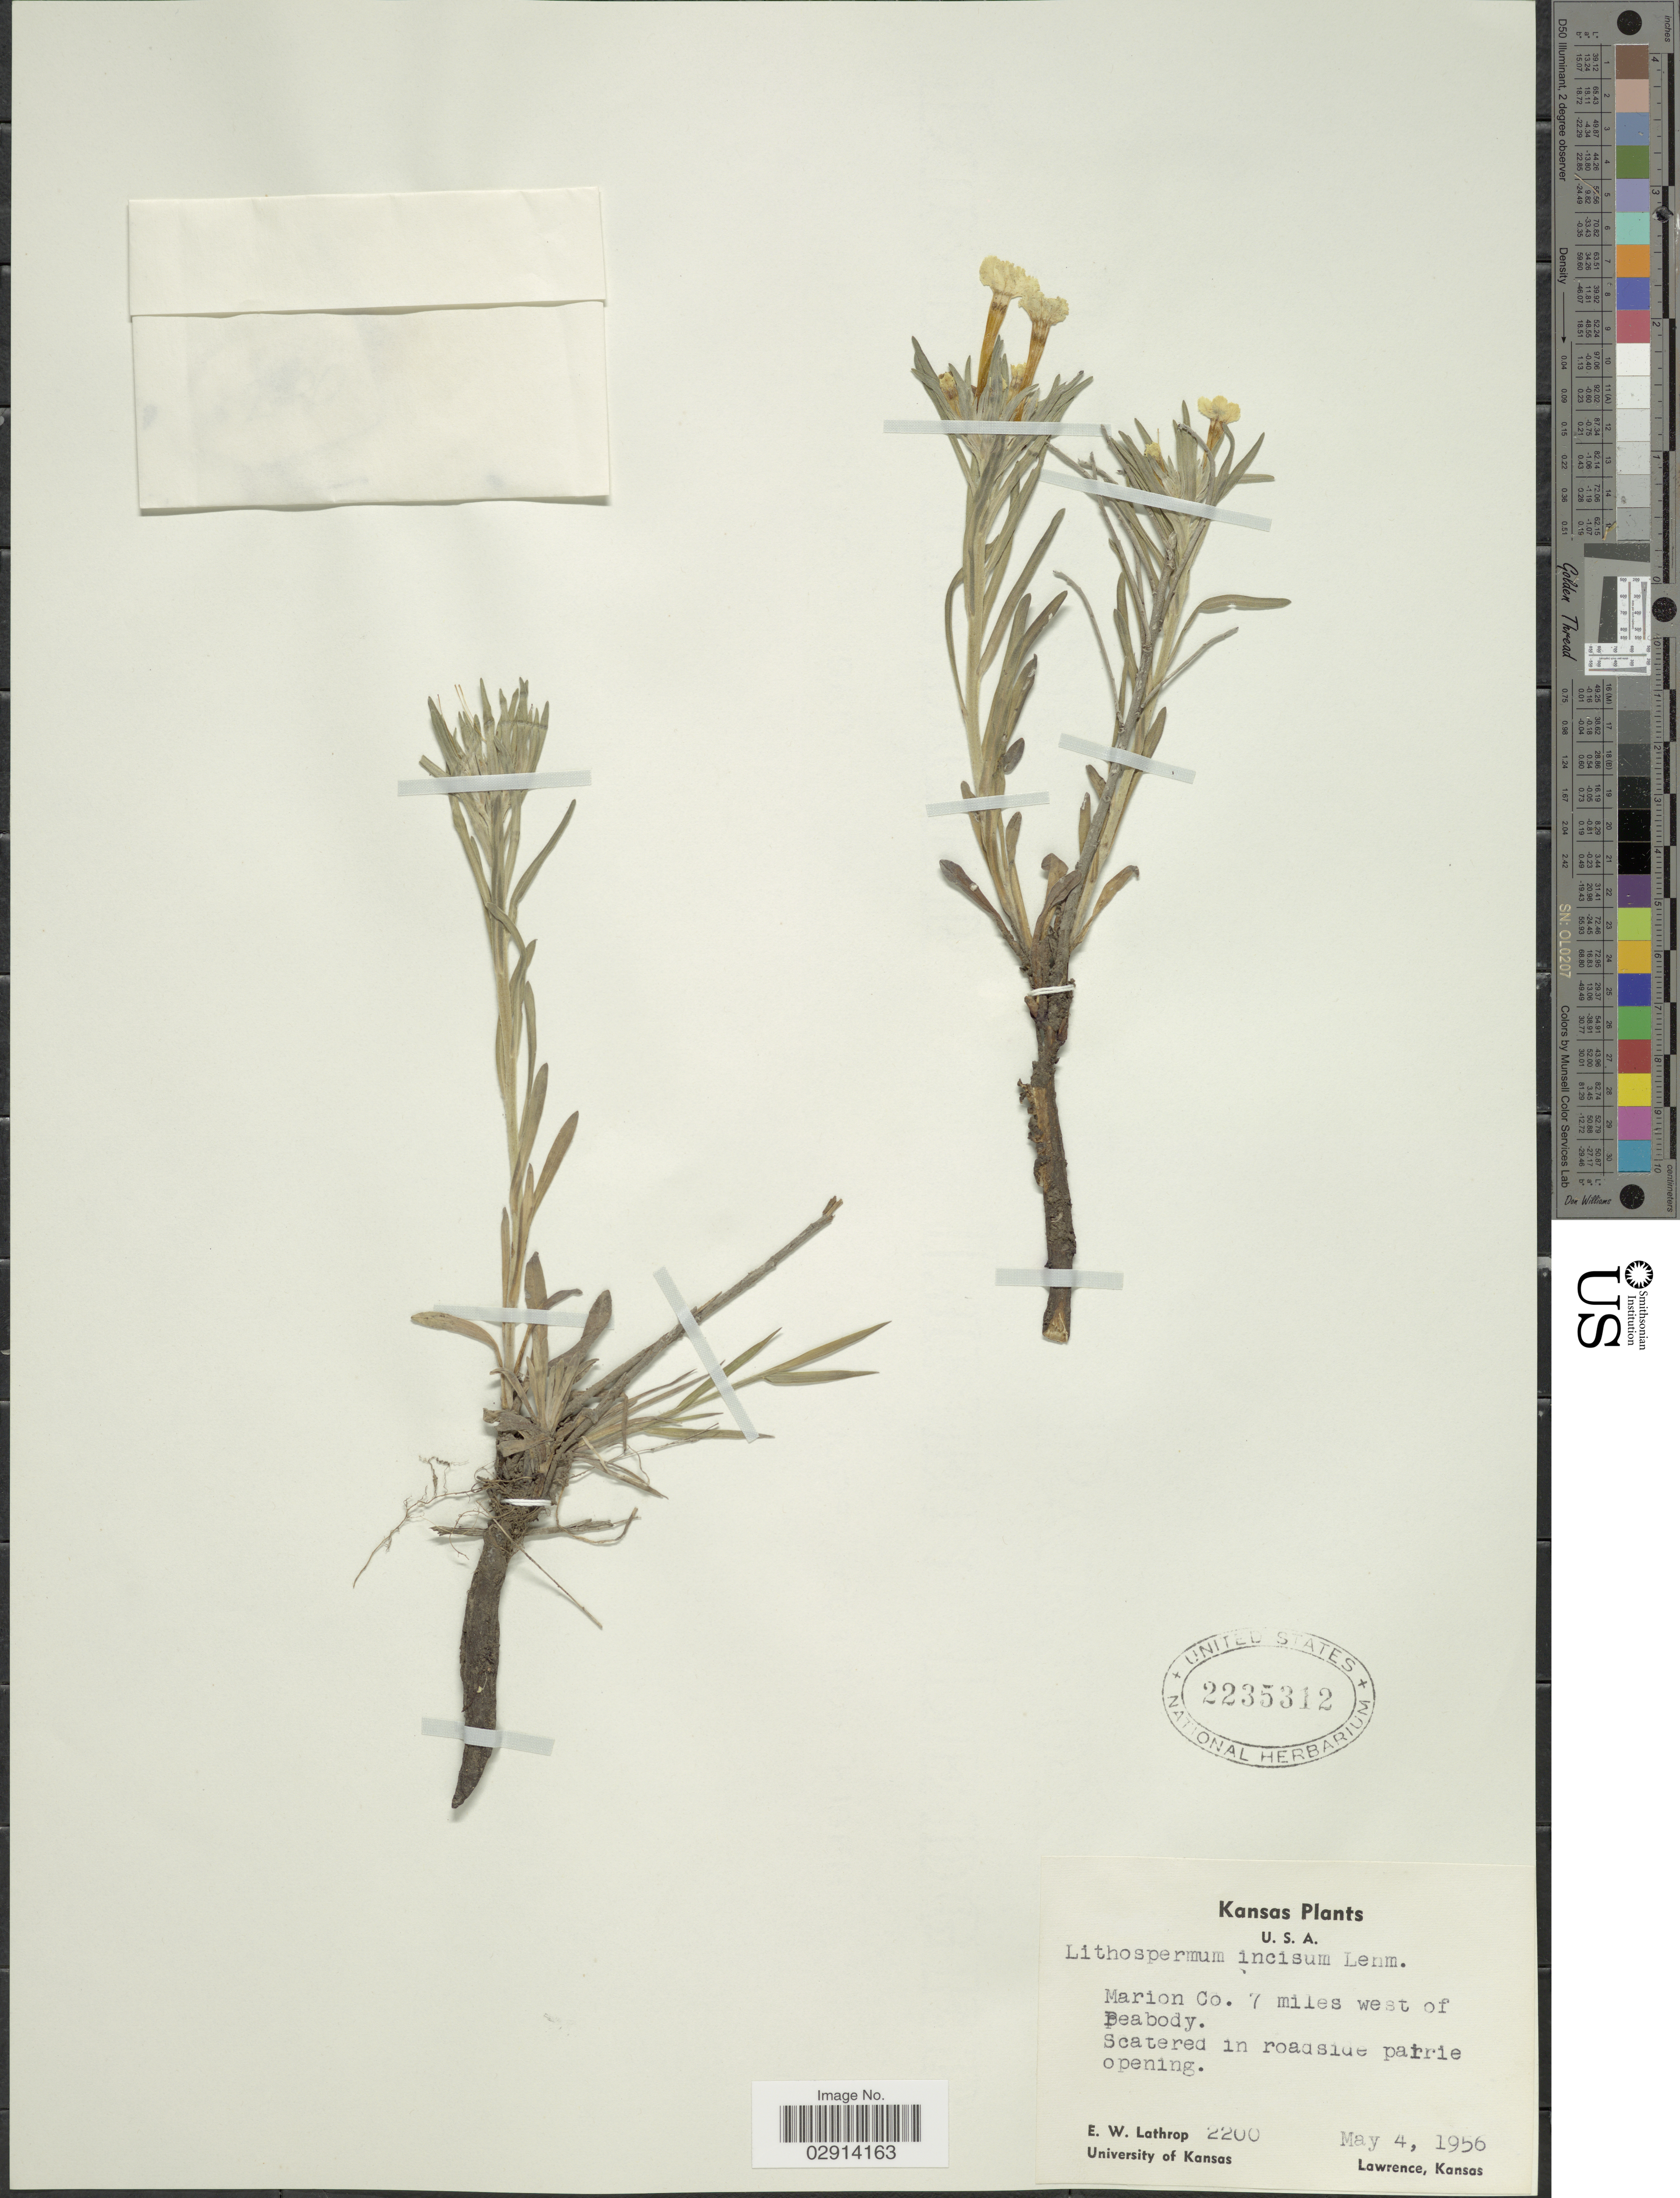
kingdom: Plantae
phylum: Tracheophyta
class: Magnoliopsida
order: Boraginales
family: Boraginaceae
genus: Lithospermum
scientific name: Lithospermum incisum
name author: Lehm.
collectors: E. W. Lathrop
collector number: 2200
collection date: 1956-05-04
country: United States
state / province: Kansas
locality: Marion Co. 7 miles west of Beabody.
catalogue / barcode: US 2235312